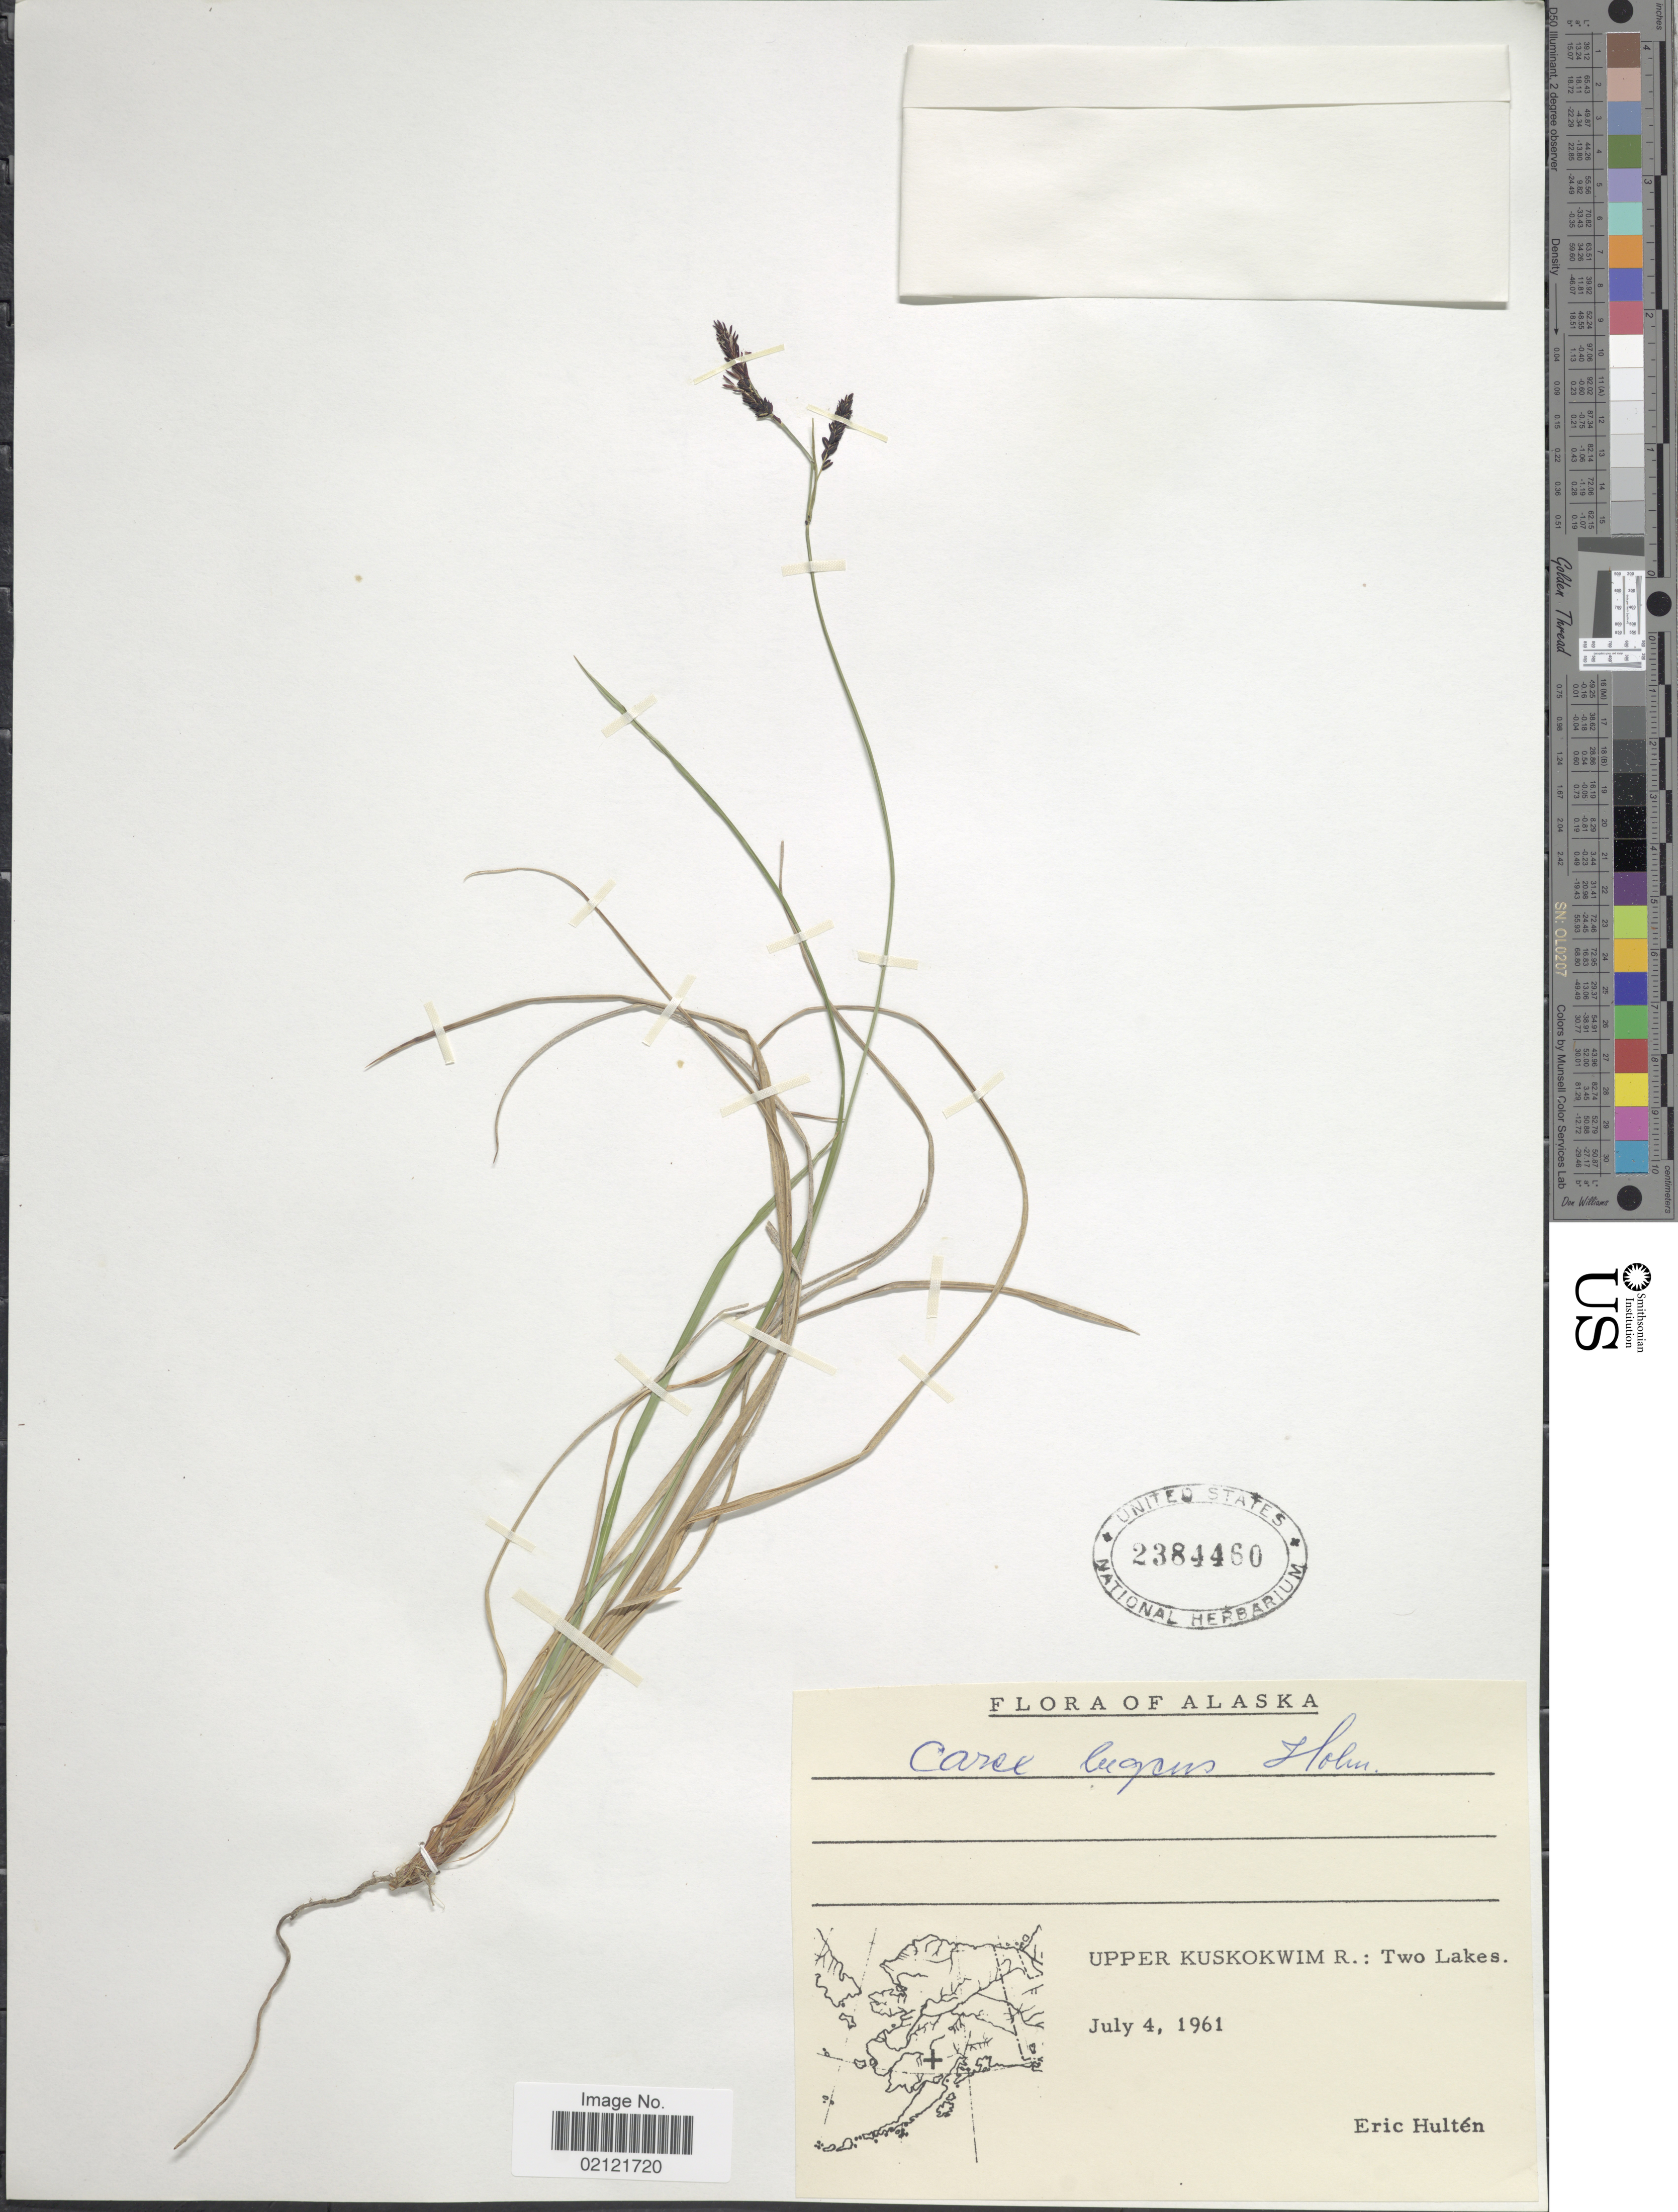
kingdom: Plantae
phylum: Tracheophyta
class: Liliopsida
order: Poales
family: Cyperaceae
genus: Carex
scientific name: Carex bigelowii subsp. lugens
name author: (Holm) T.V. Egorova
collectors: E. G. Hultén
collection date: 1961-07-04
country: United States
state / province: Alaska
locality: Upper Kuskokwim R.: Two Lakes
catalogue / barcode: US 2384460